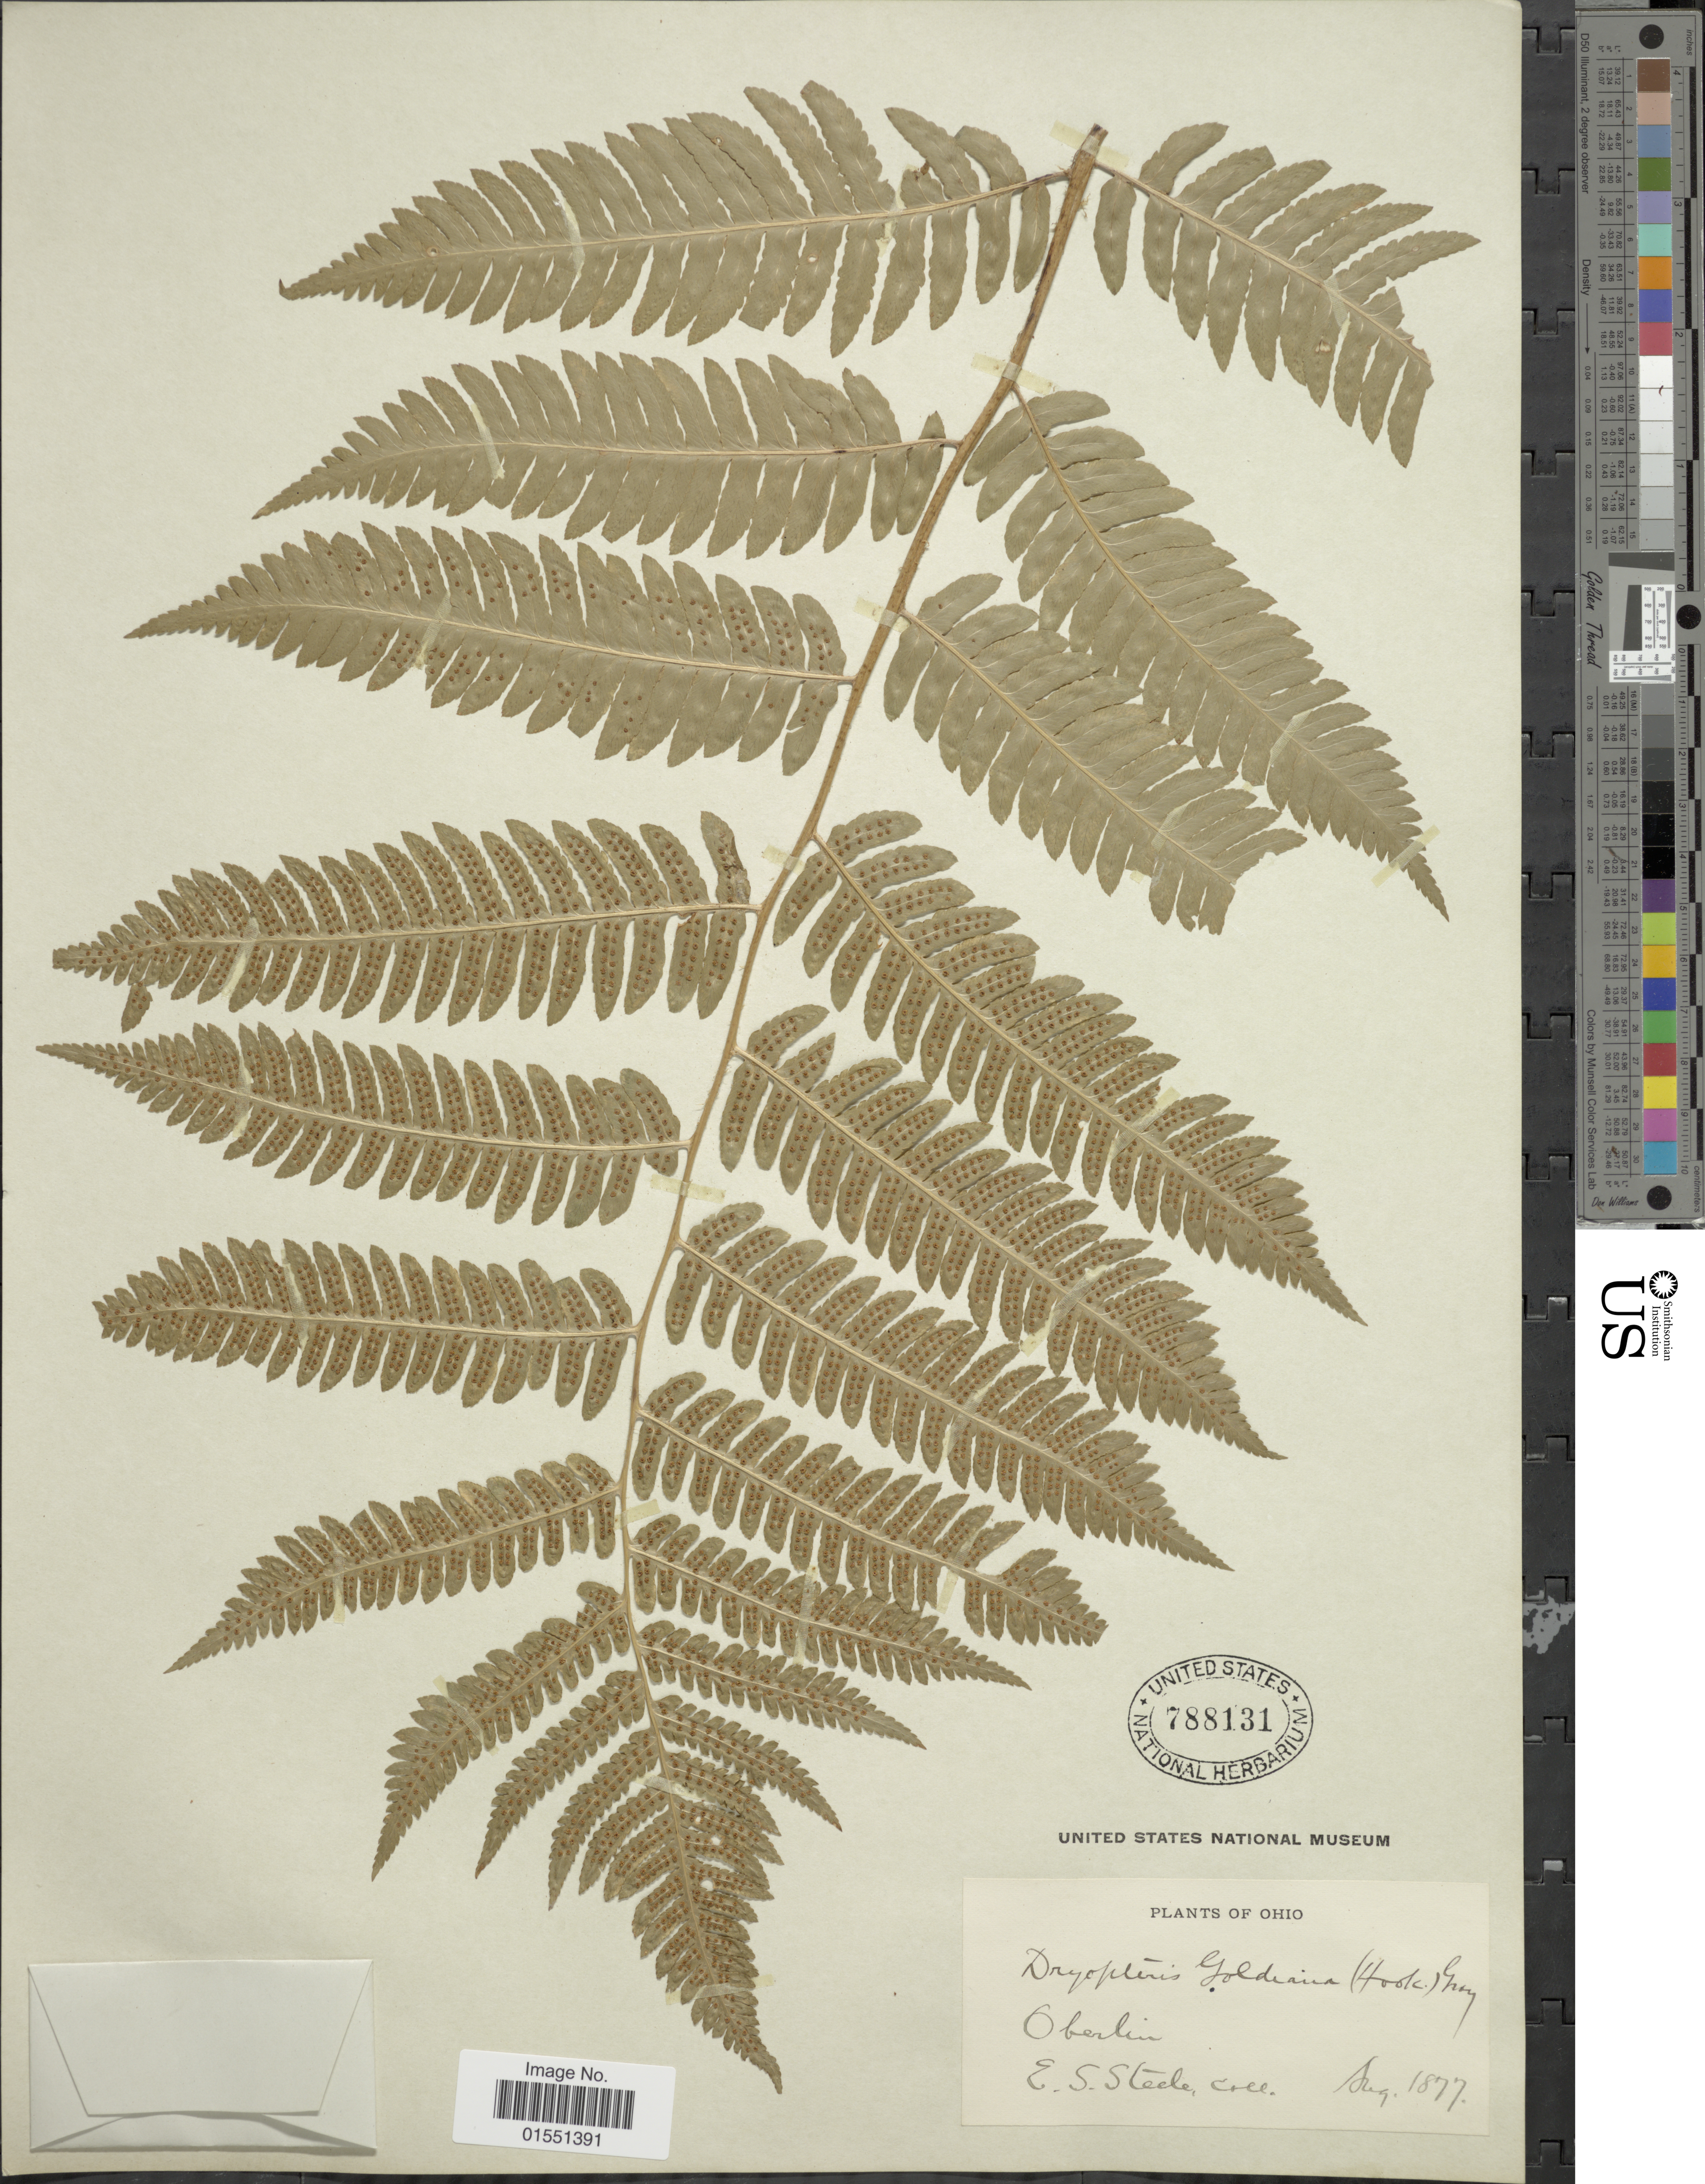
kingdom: Plantae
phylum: Tracheophyta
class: Polypodiopsida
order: Polypodiales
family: Dryopteridaceae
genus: Dryopteris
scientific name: Dryopteris goldiana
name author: (Hook. ex Goldie) A. Gray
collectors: E. Steele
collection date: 1877-08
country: United States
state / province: Ohio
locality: Oberlin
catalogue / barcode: US 788131